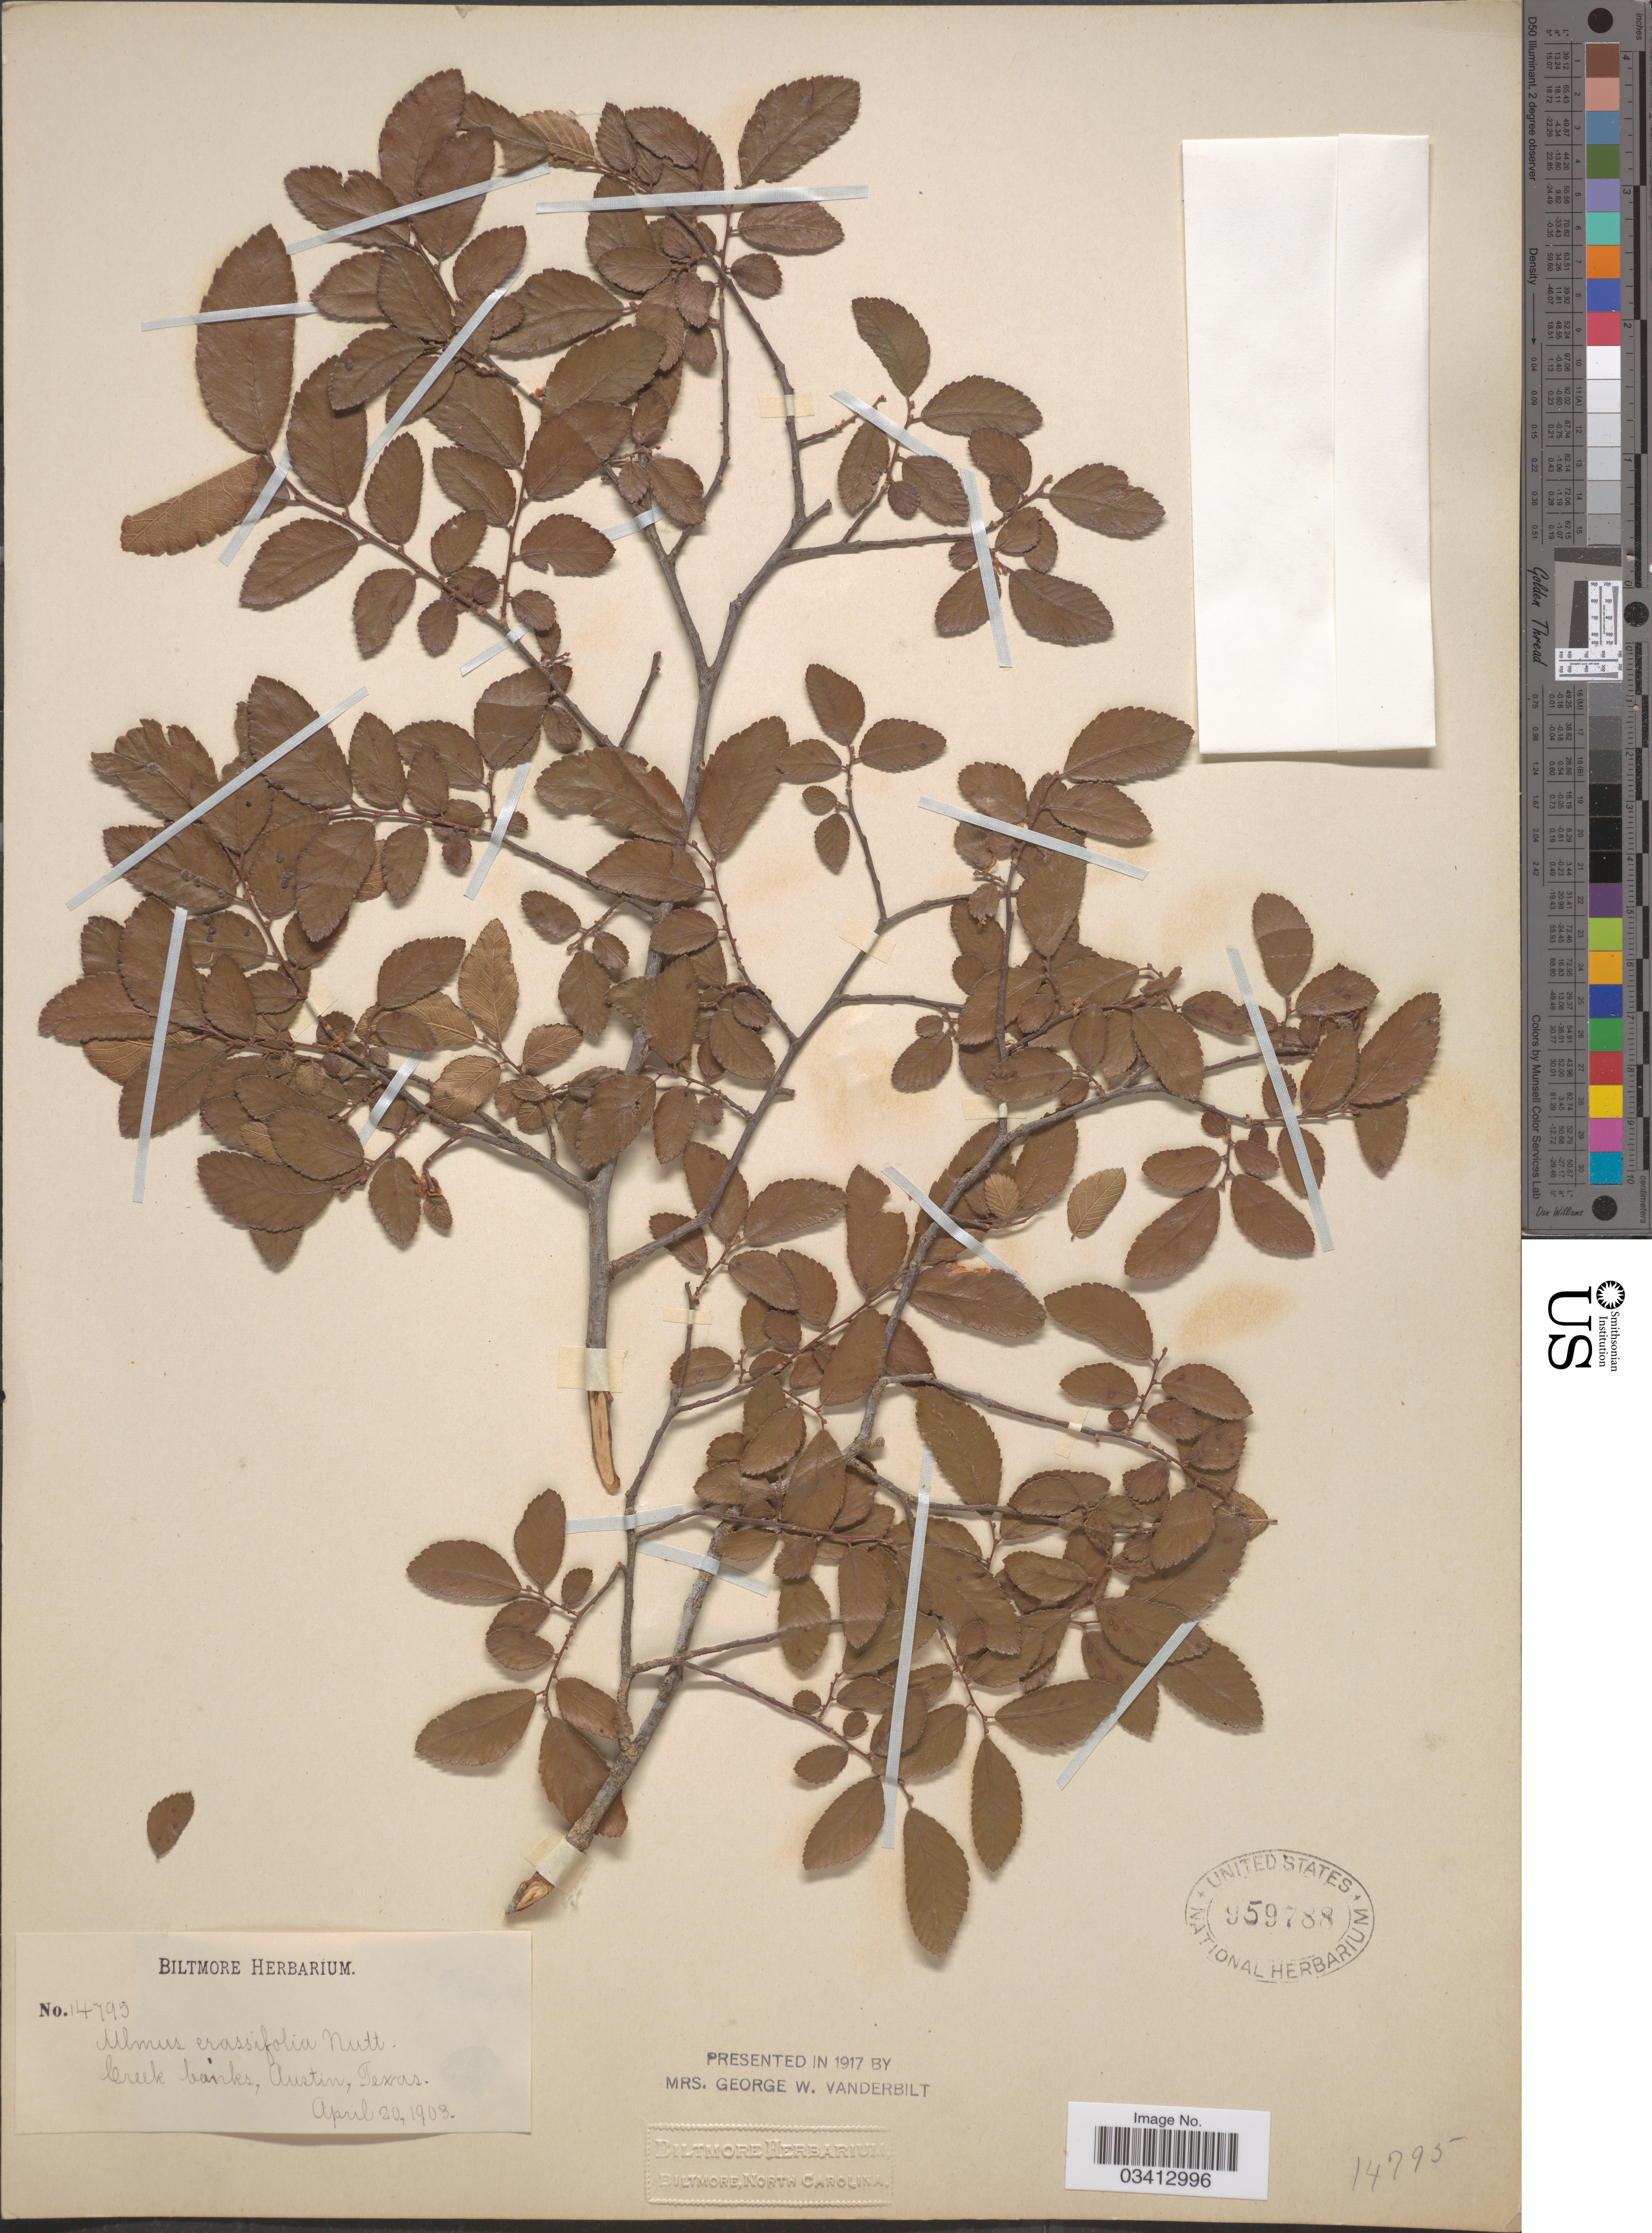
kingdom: Plantae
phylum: Tracheophyta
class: Magnoliopsida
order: Rosales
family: Ulmaceae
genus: Ulmus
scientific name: Ulmus crassifolia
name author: Nutt.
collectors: ex herb. Biltmore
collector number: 14795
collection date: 1903-04-20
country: United States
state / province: Texas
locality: Creek banks, Austin.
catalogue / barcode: US 959788